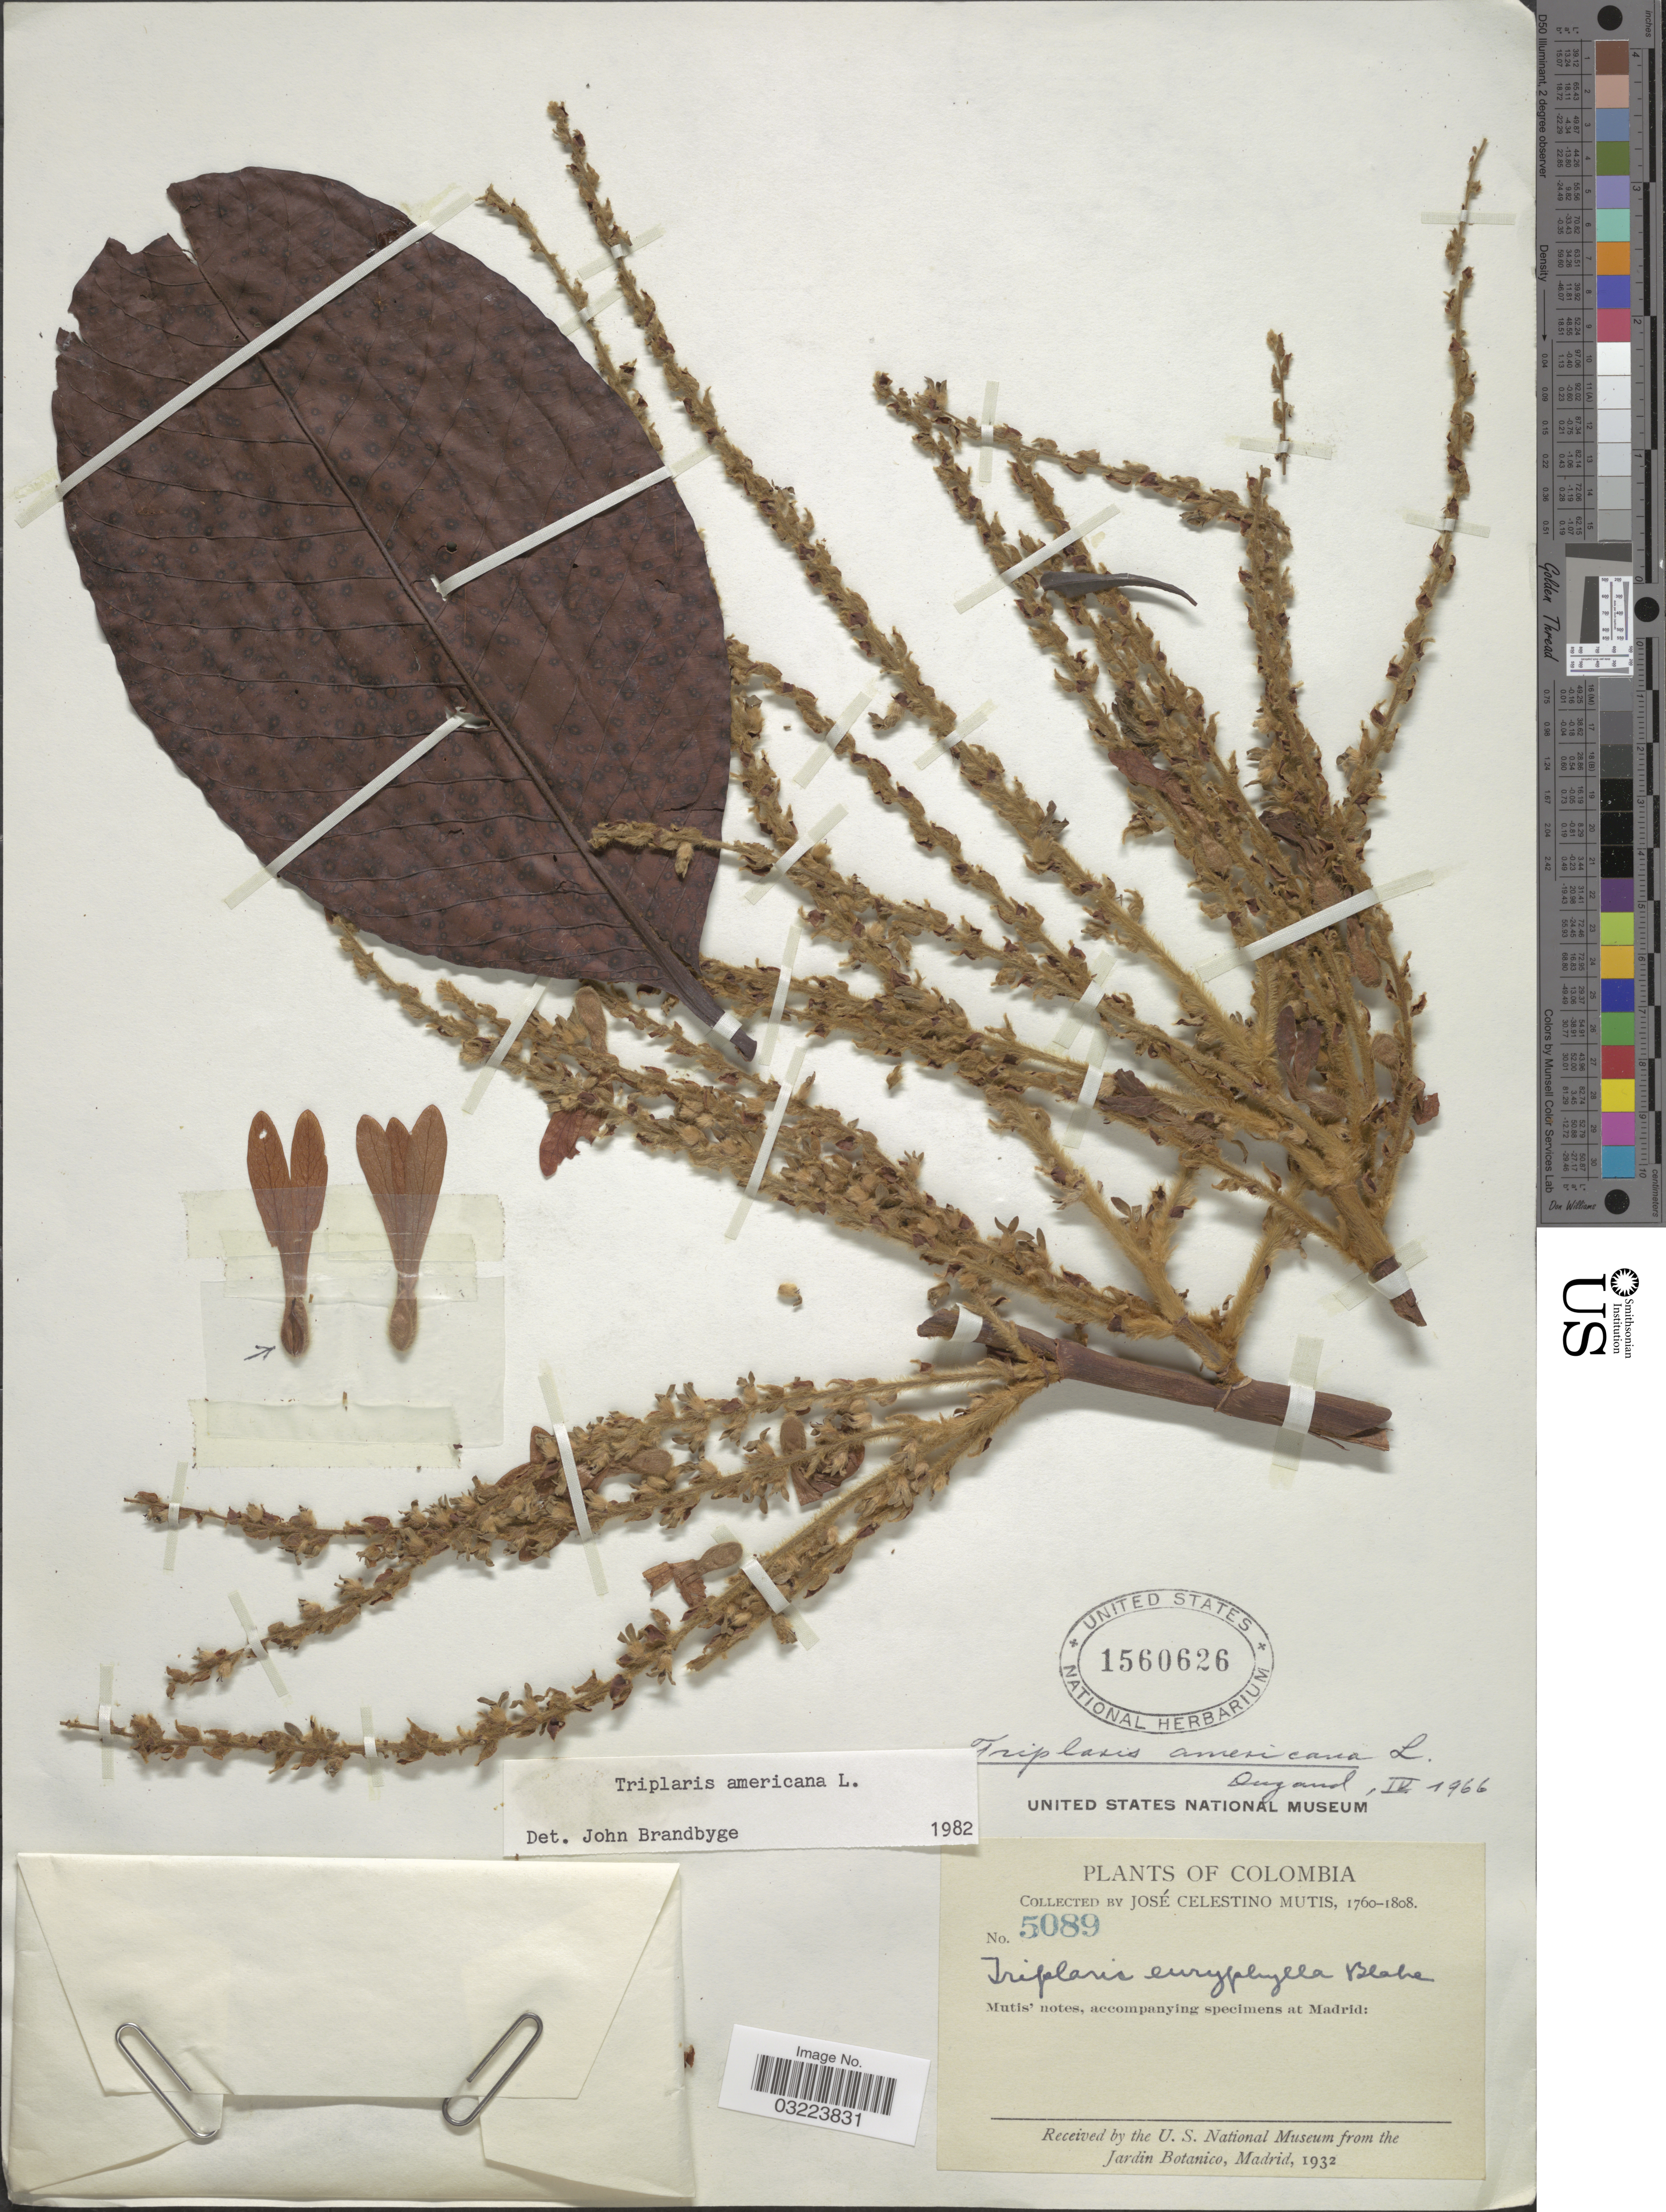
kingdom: Plantae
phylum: Tracheophyta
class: Magnoliopsida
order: Caryophyllales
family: Polygonaceae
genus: Triplaris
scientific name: Triplaris americana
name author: L.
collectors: J. C. B. Mutis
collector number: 5089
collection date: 1760/1808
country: Colombia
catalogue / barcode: US 1560626